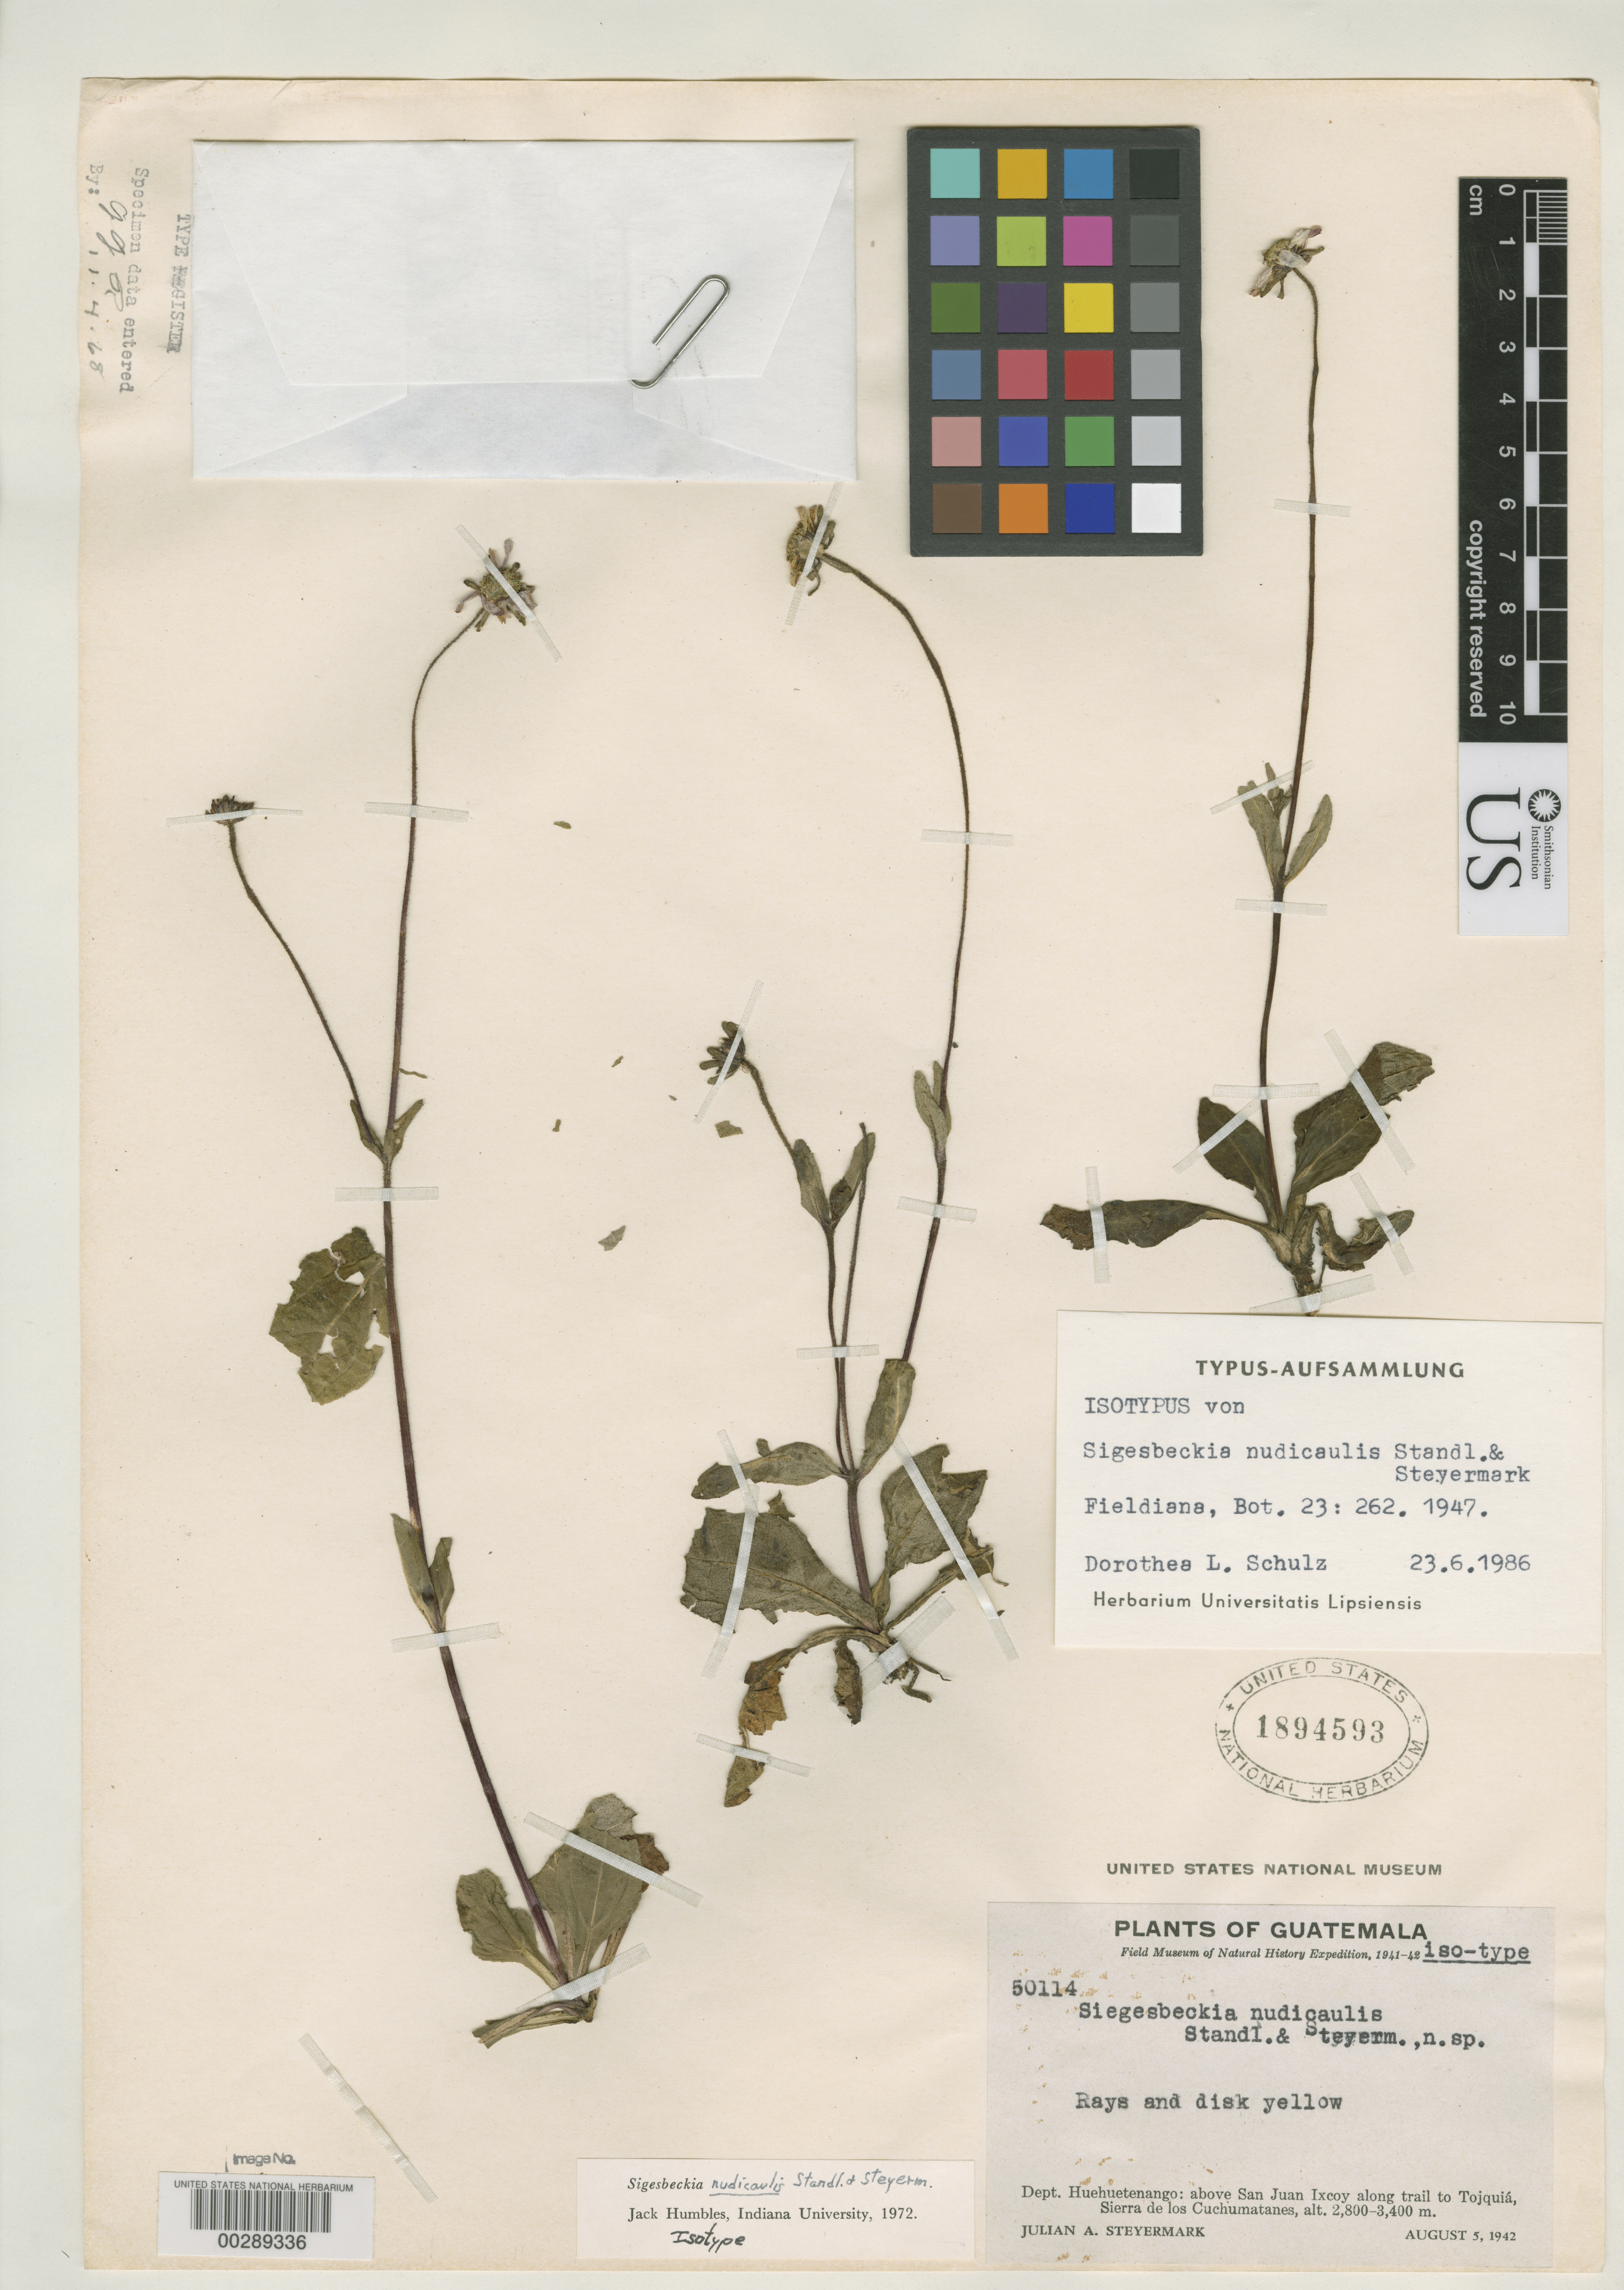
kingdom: Plantae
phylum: Tracheophyta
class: Magnoliopsida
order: Asterales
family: Asteraceae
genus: Sigesbeckia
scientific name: Sigesbeckia nudicaulis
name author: Standl. & Steyerm.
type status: Isotype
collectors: J. Steyermark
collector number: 50114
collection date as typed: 05 Aug 1942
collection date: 1942-08-05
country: Guatemala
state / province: Huehuetenango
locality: San Juan above San Juan Ixcoy along trail to Tojquia, Sierra de Los Cuchumantes.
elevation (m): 2800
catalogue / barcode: US 1894593